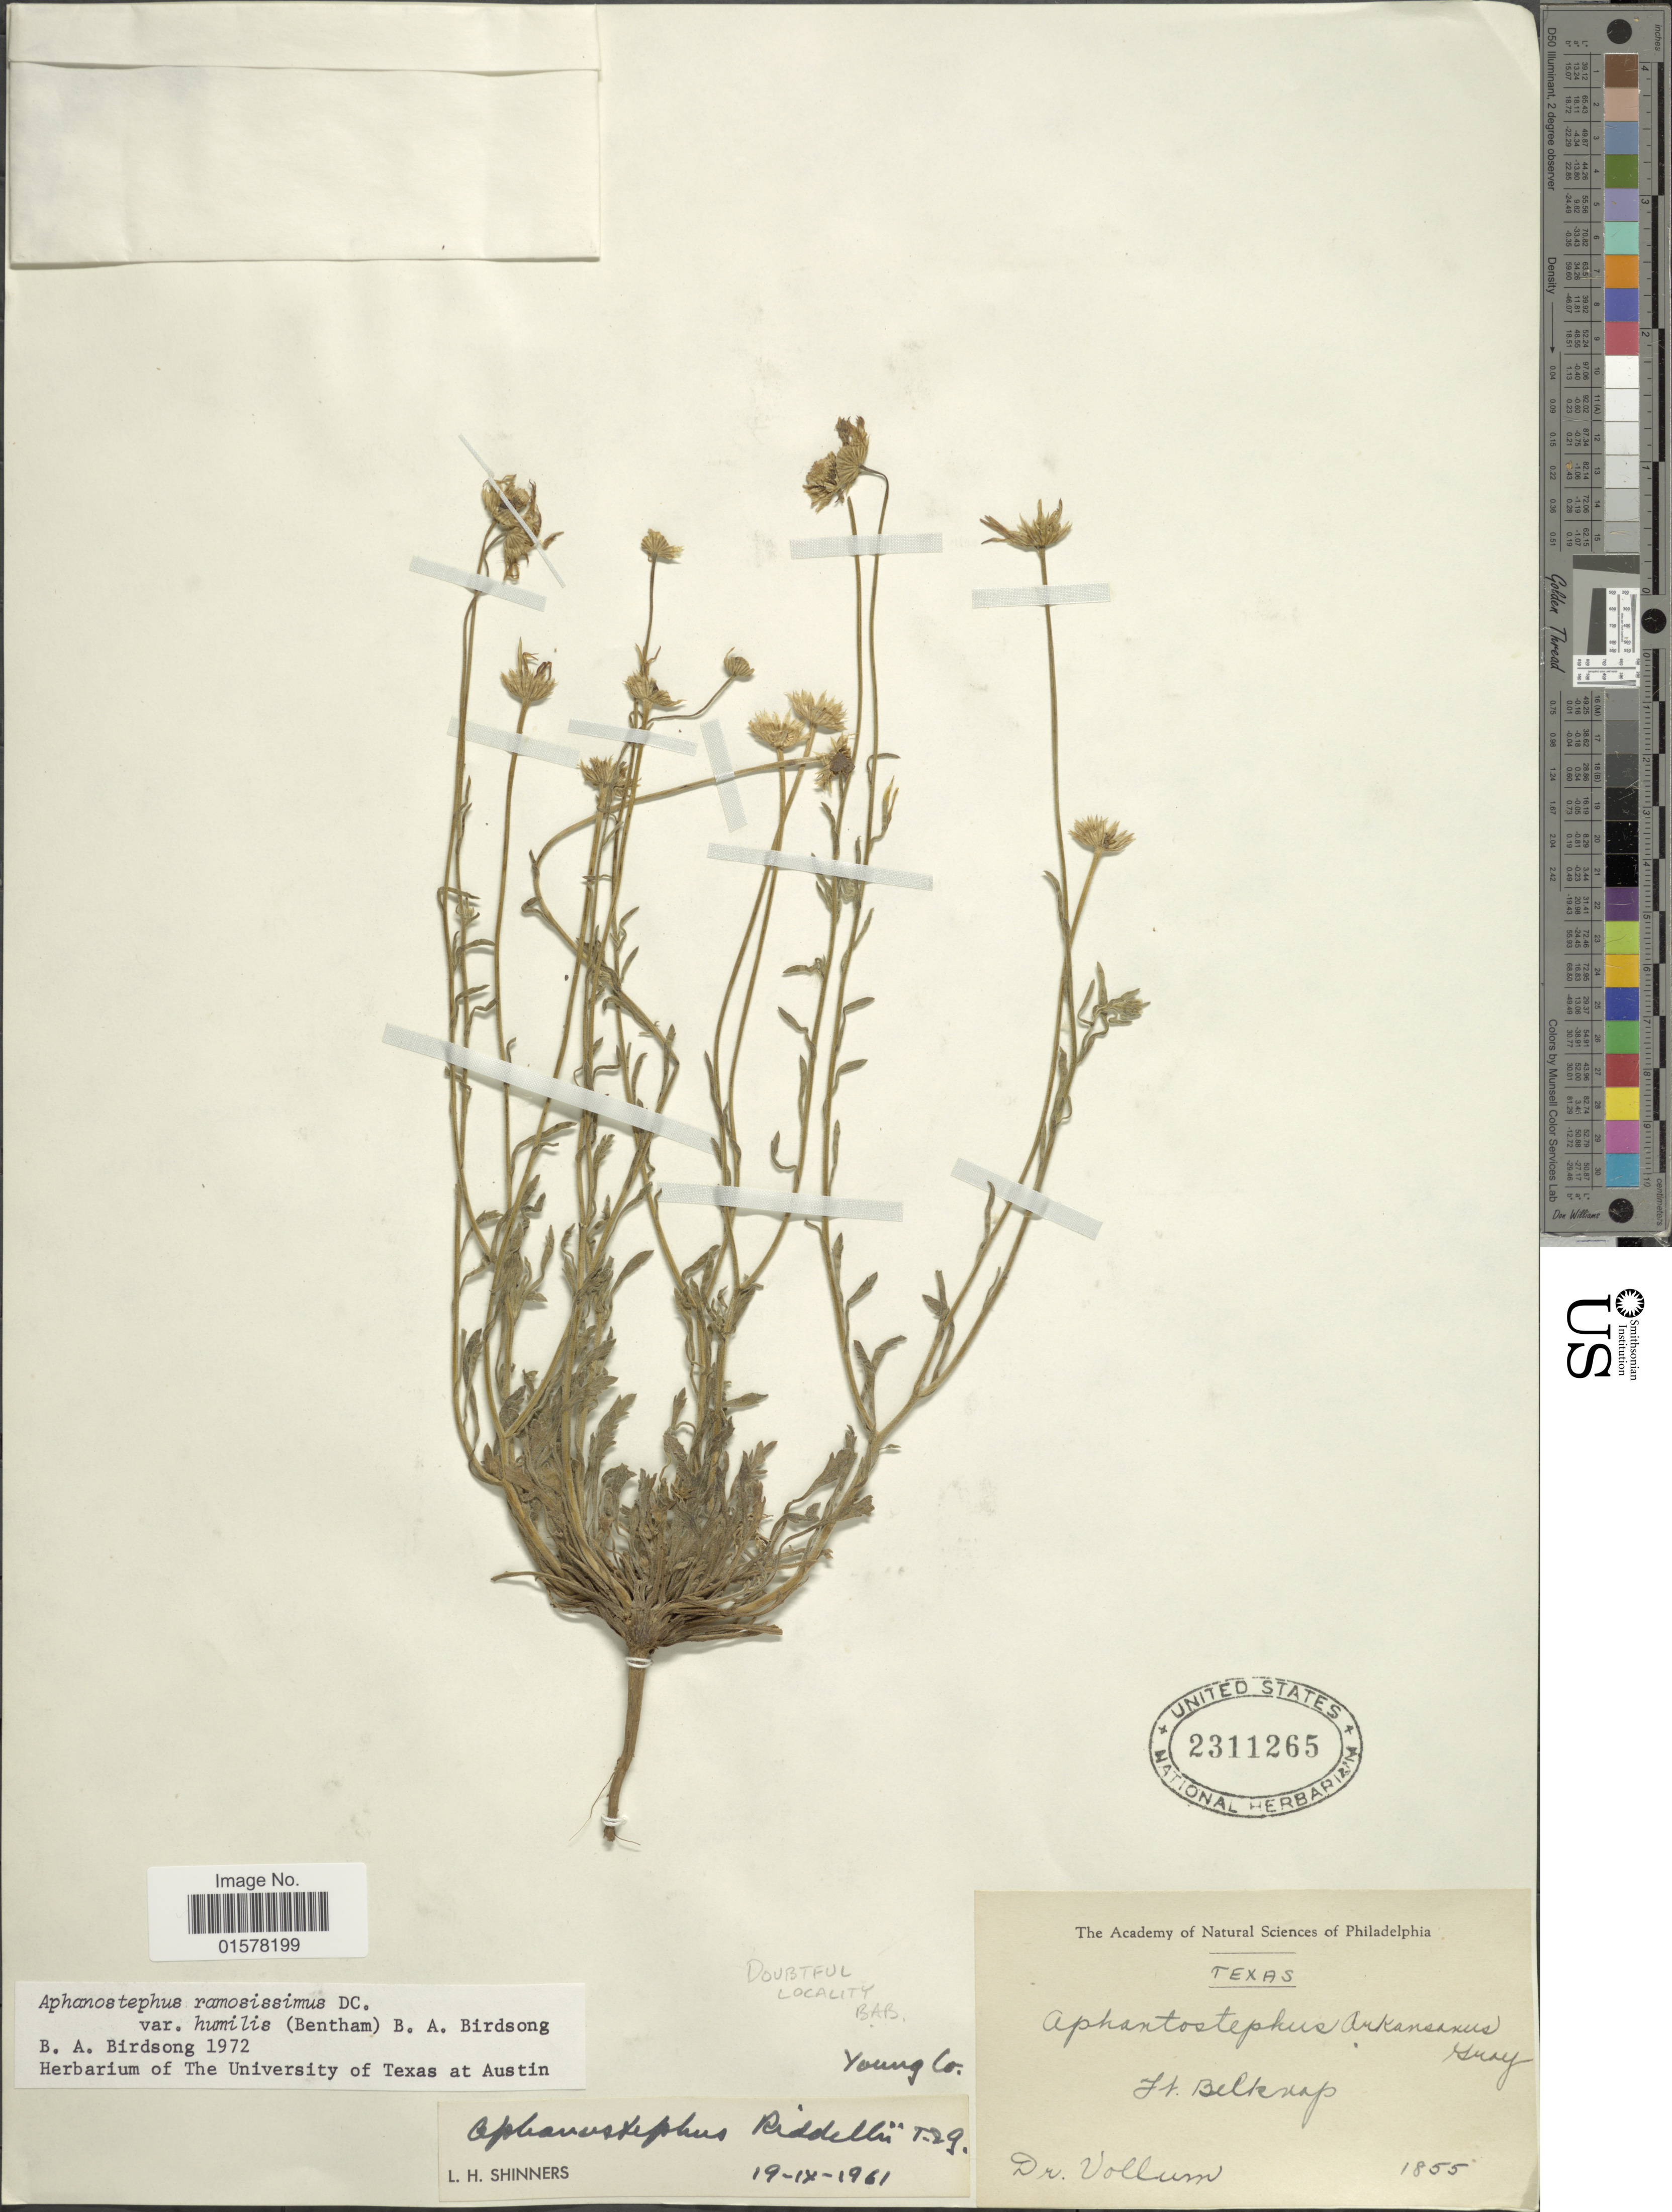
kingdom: Plantae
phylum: Tracheophyta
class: Magnoliopsida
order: Asterales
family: Asteraceae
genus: Aphanostephus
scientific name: Aphanostephus ramosissimus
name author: DC.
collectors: -. Vollum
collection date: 1855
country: United States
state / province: Texas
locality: Texas.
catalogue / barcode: US 2311265